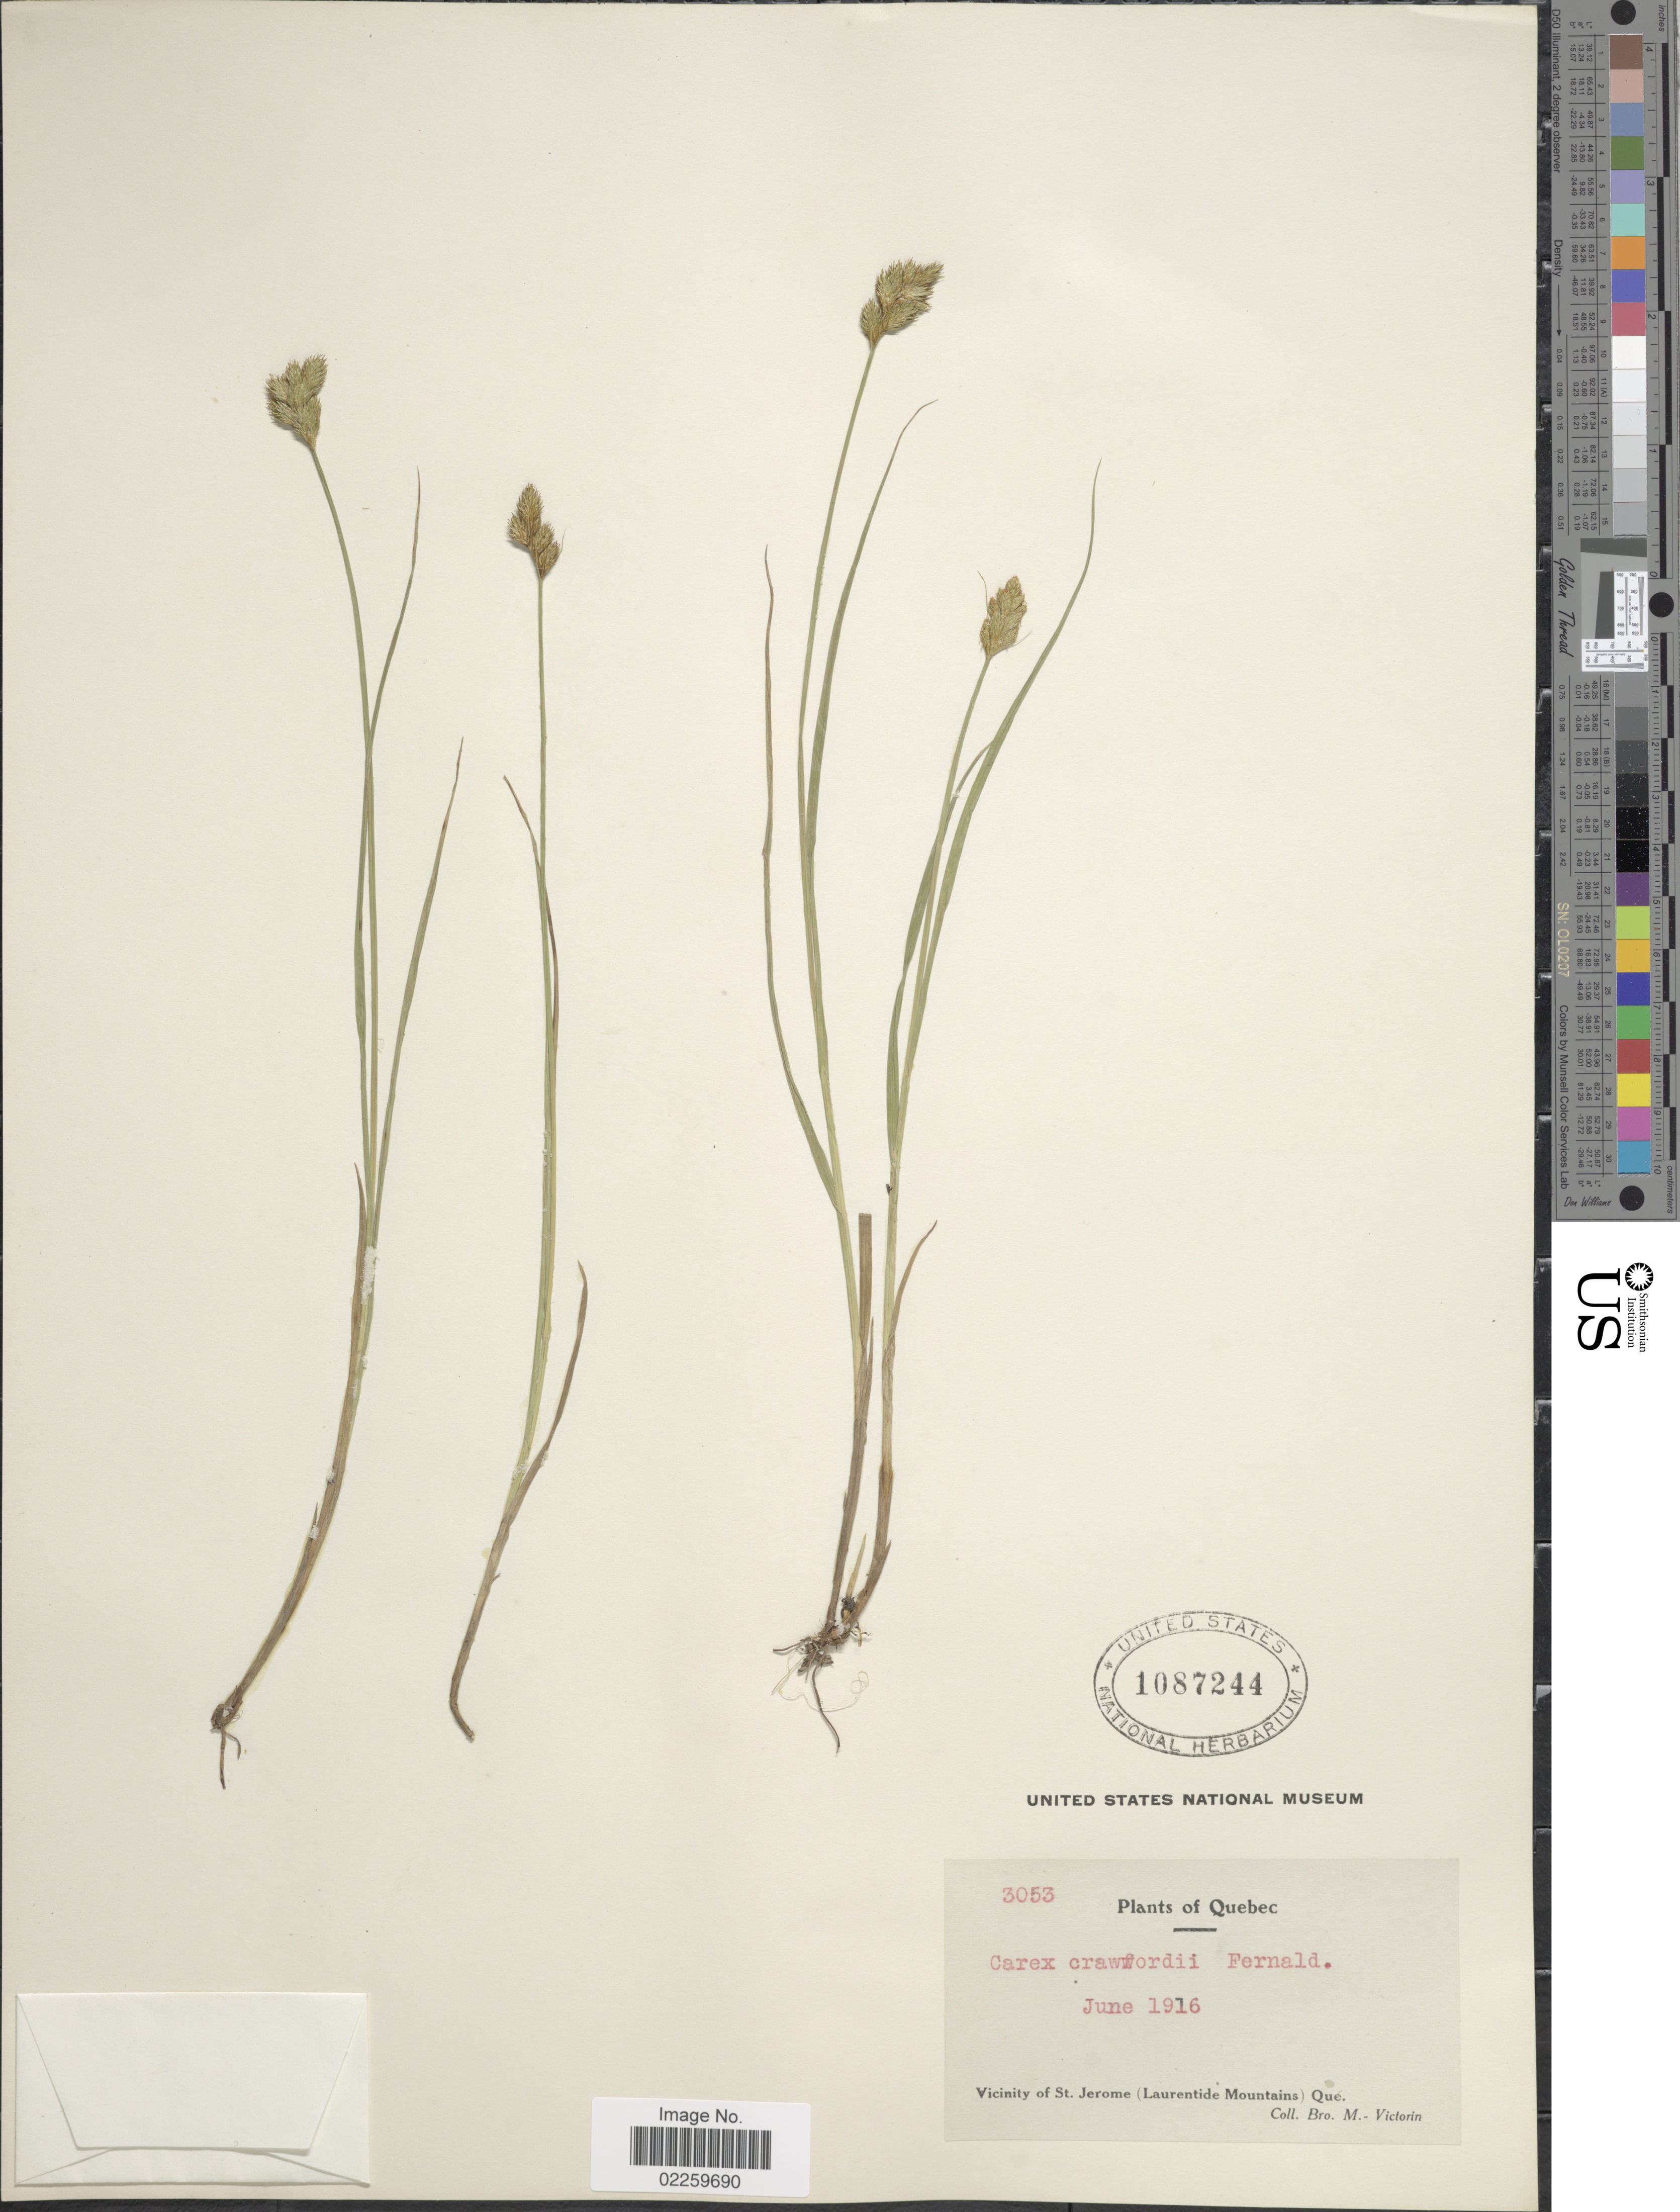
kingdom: Plantae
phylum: Tracheophyta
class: Liliopsida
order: Poales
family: Cyperaceae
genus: Carex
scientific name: Carex crawfordii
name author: Fernald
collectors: Fr. Marie-Victorin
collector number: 3053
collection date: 1916-06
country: Canada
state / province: Quebec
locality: Vicinity of St. Jerome (Laurentide Mountans).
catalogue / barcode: US 1087244